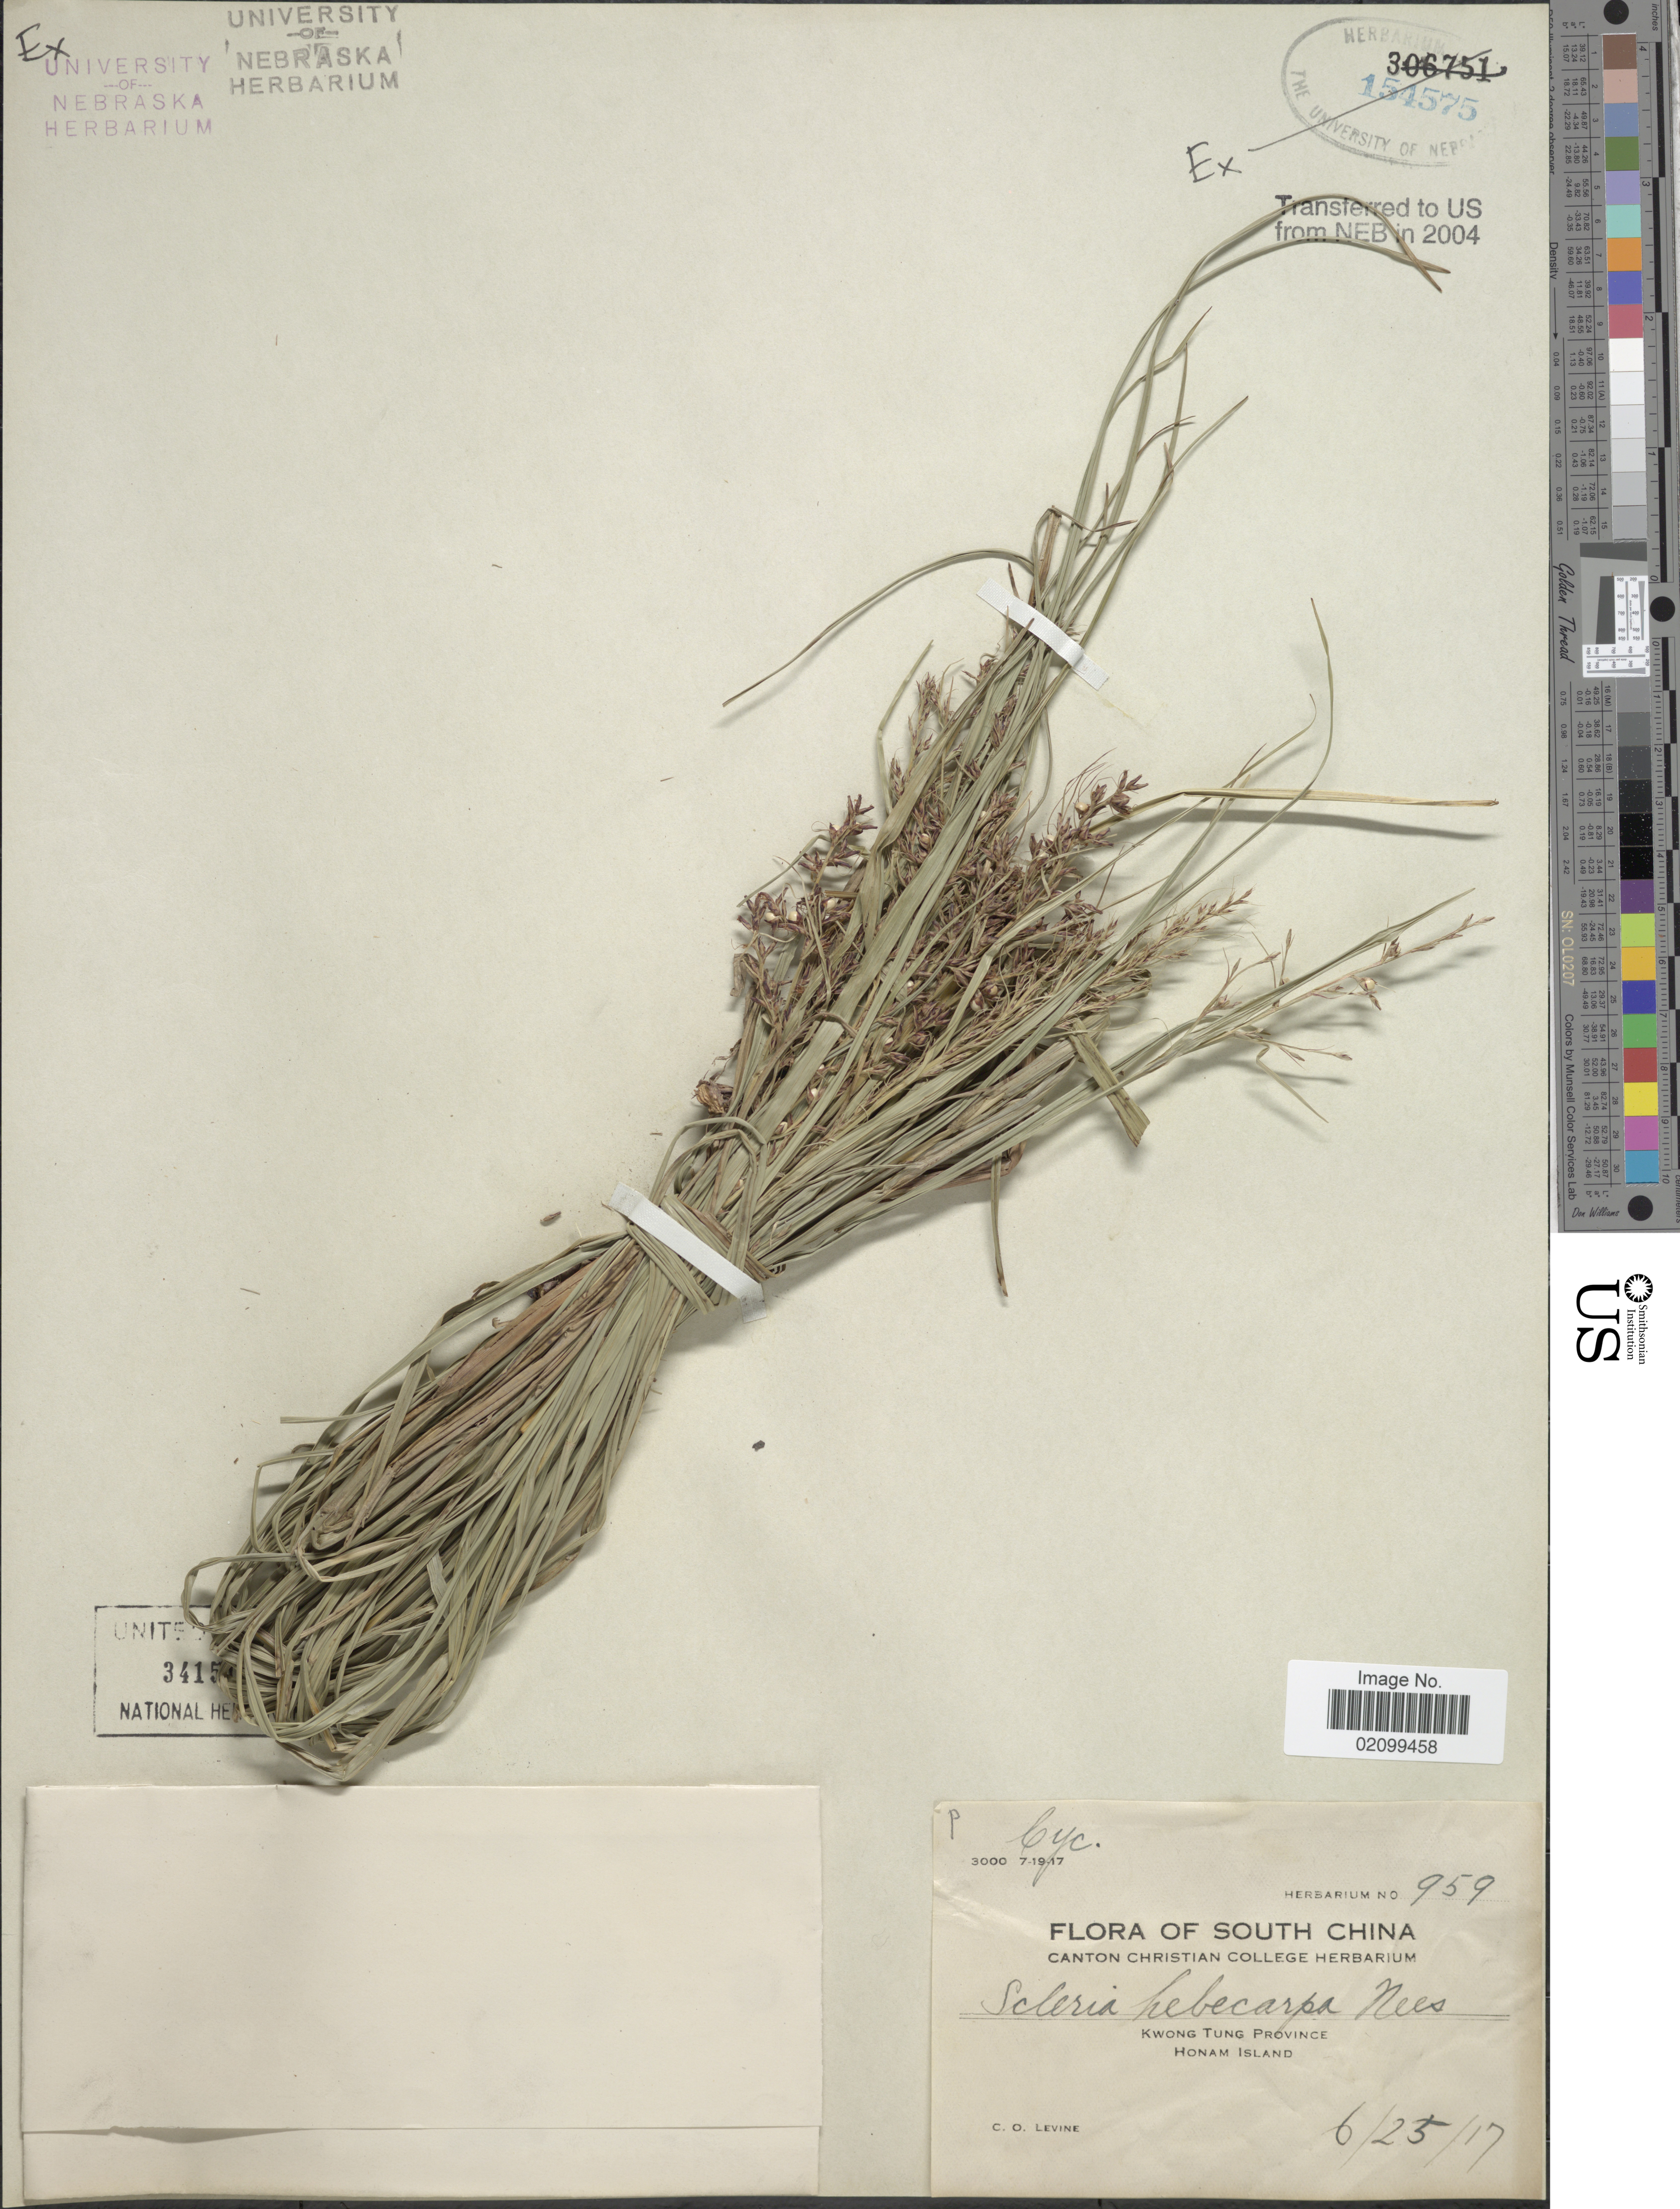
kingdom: Plantae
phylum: Tracheophyta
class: Liliopsida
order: Poales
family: Cyperaceae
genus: Scleria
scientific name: Scleria levis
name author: Retz.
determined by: Strong, Mark T., (BOT), Smithsonian Institution - National Museum of Natural History (UNITED STATES)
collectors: C. O. Levine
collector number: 959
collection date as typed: Transcribed d/m/y: 25/6/17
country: China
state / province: Guangdong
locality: Kwong Tung Province, Honam Island